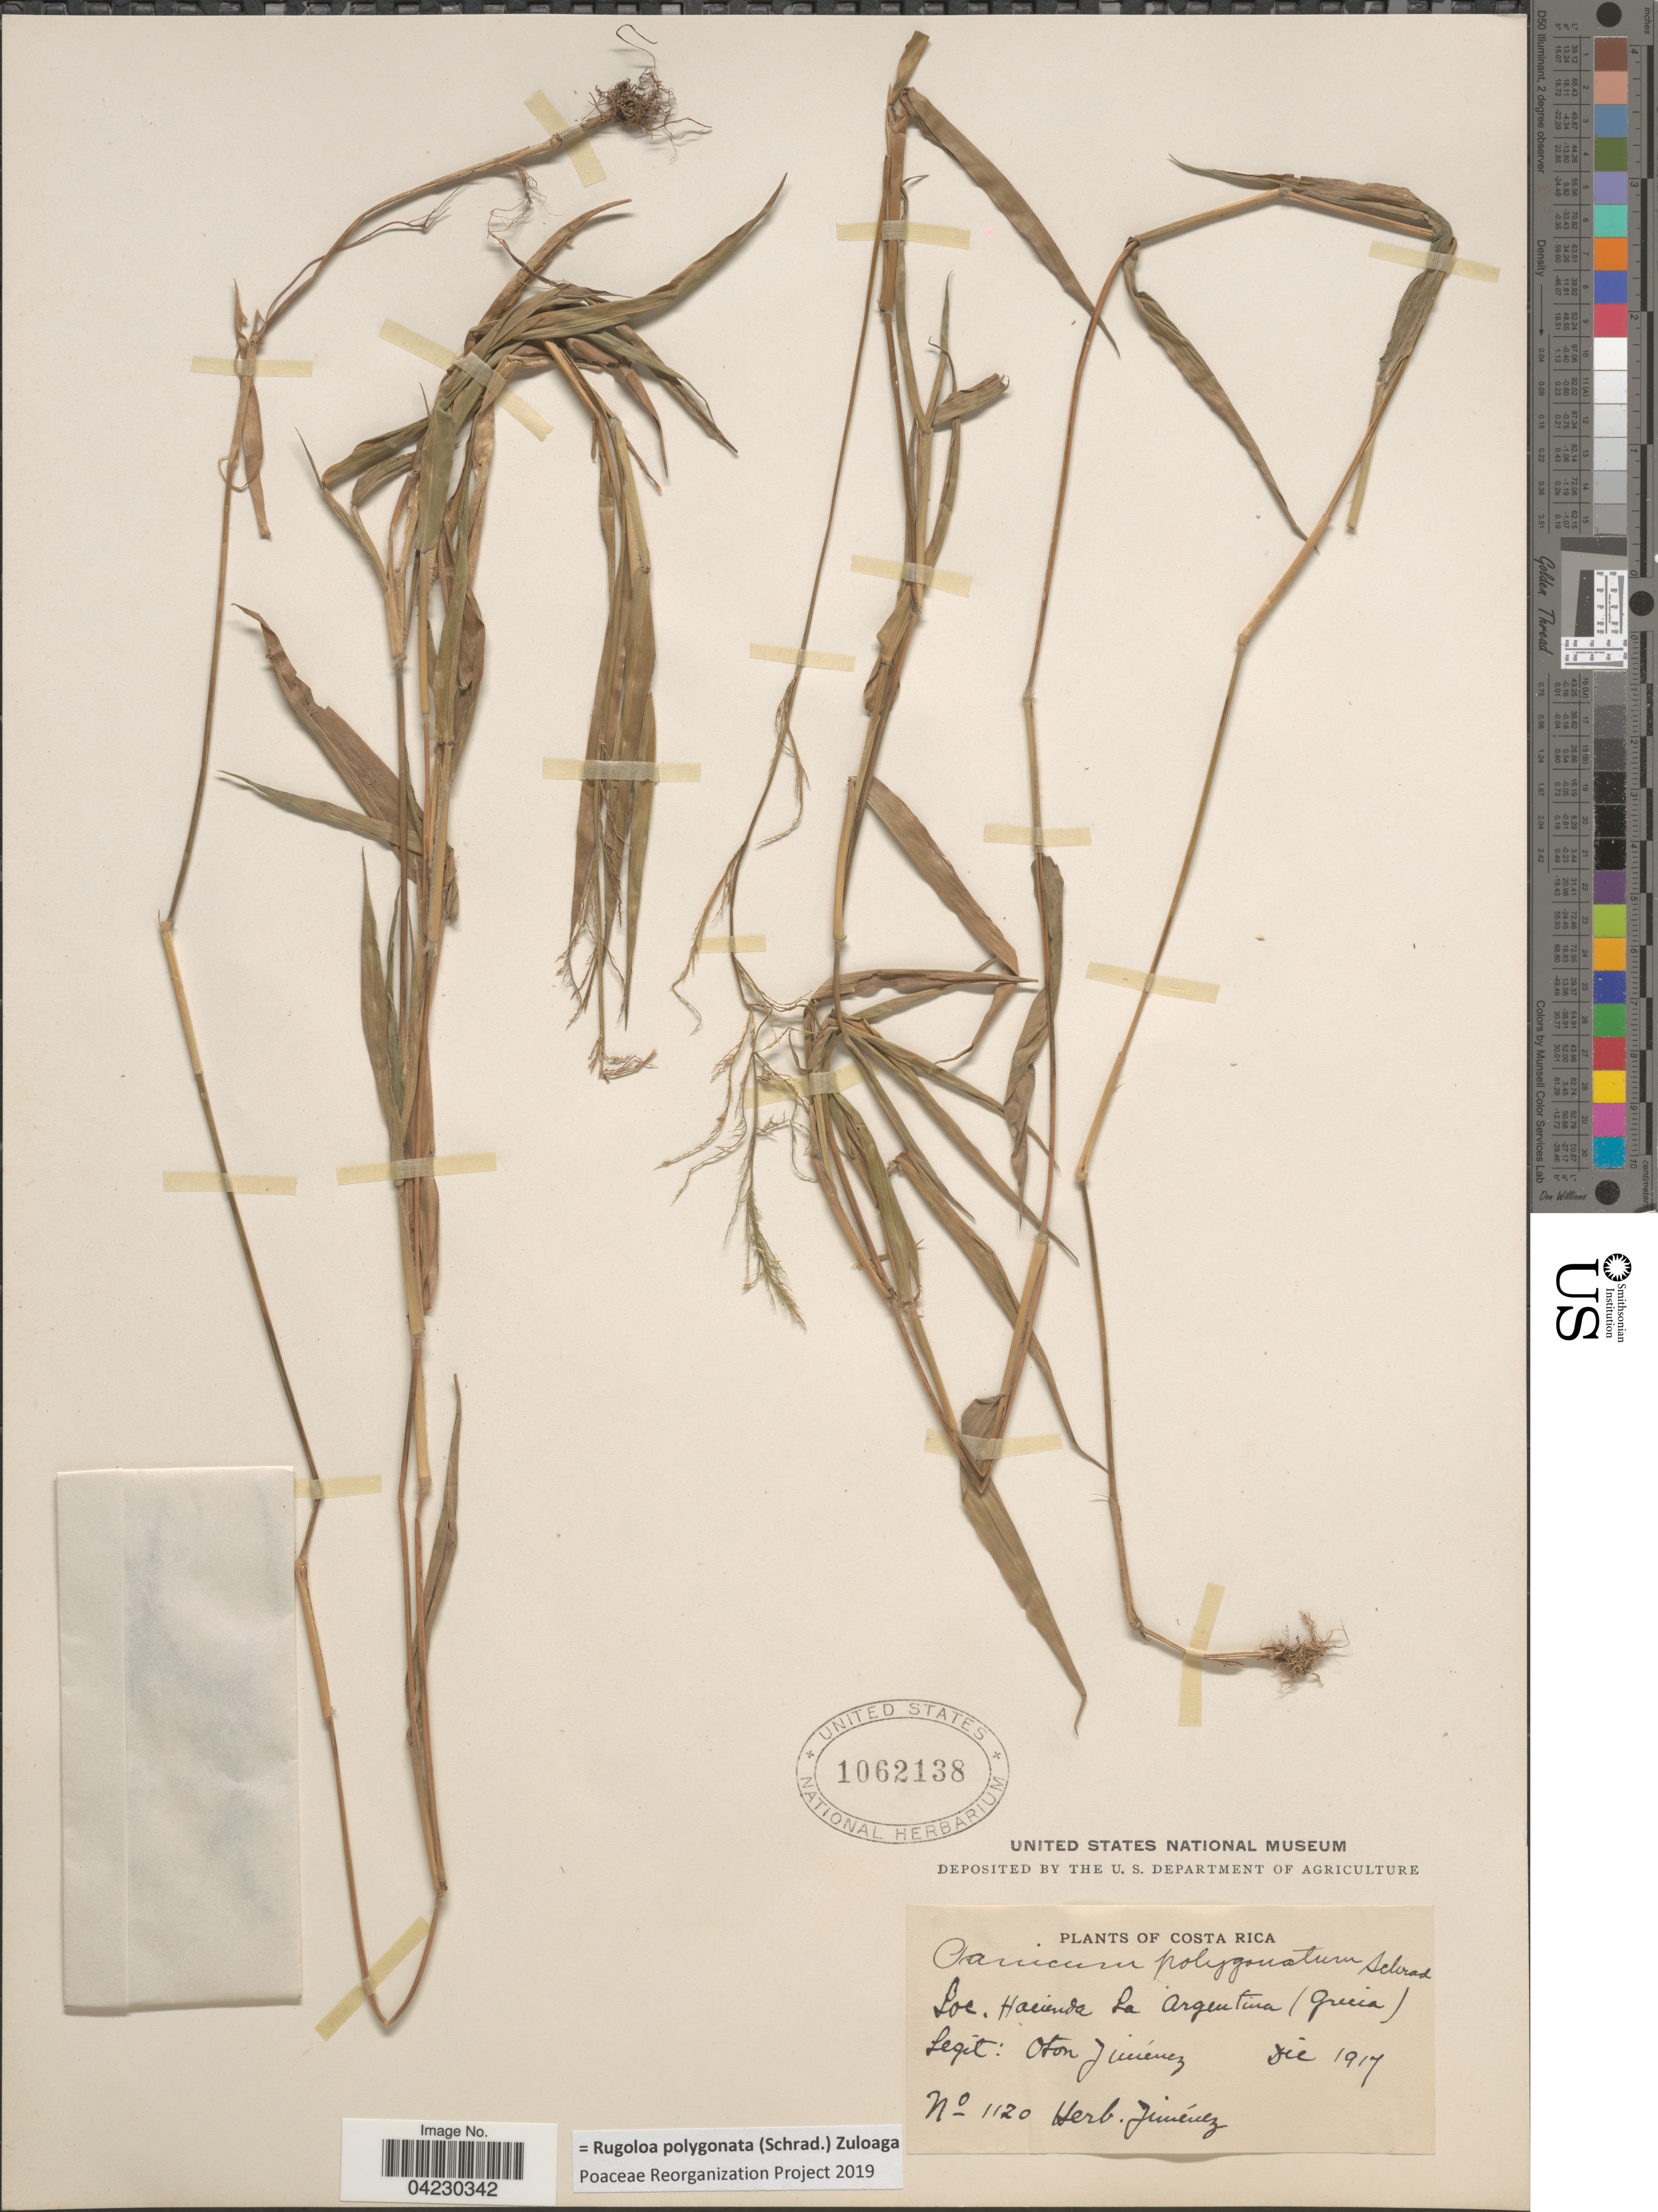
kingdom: Plantae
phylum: Tracheophyta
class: Liliopsida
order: Poales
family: Poaceae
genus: Rugoloa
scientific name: Rugoloa polygonata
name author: (Schrad.) Zuloaga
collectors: O. Jimenez L.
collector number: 1120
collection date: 1917-12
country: Costa Rica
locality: Hacienda La Argentina (Grecia).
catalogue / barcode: US 1062138